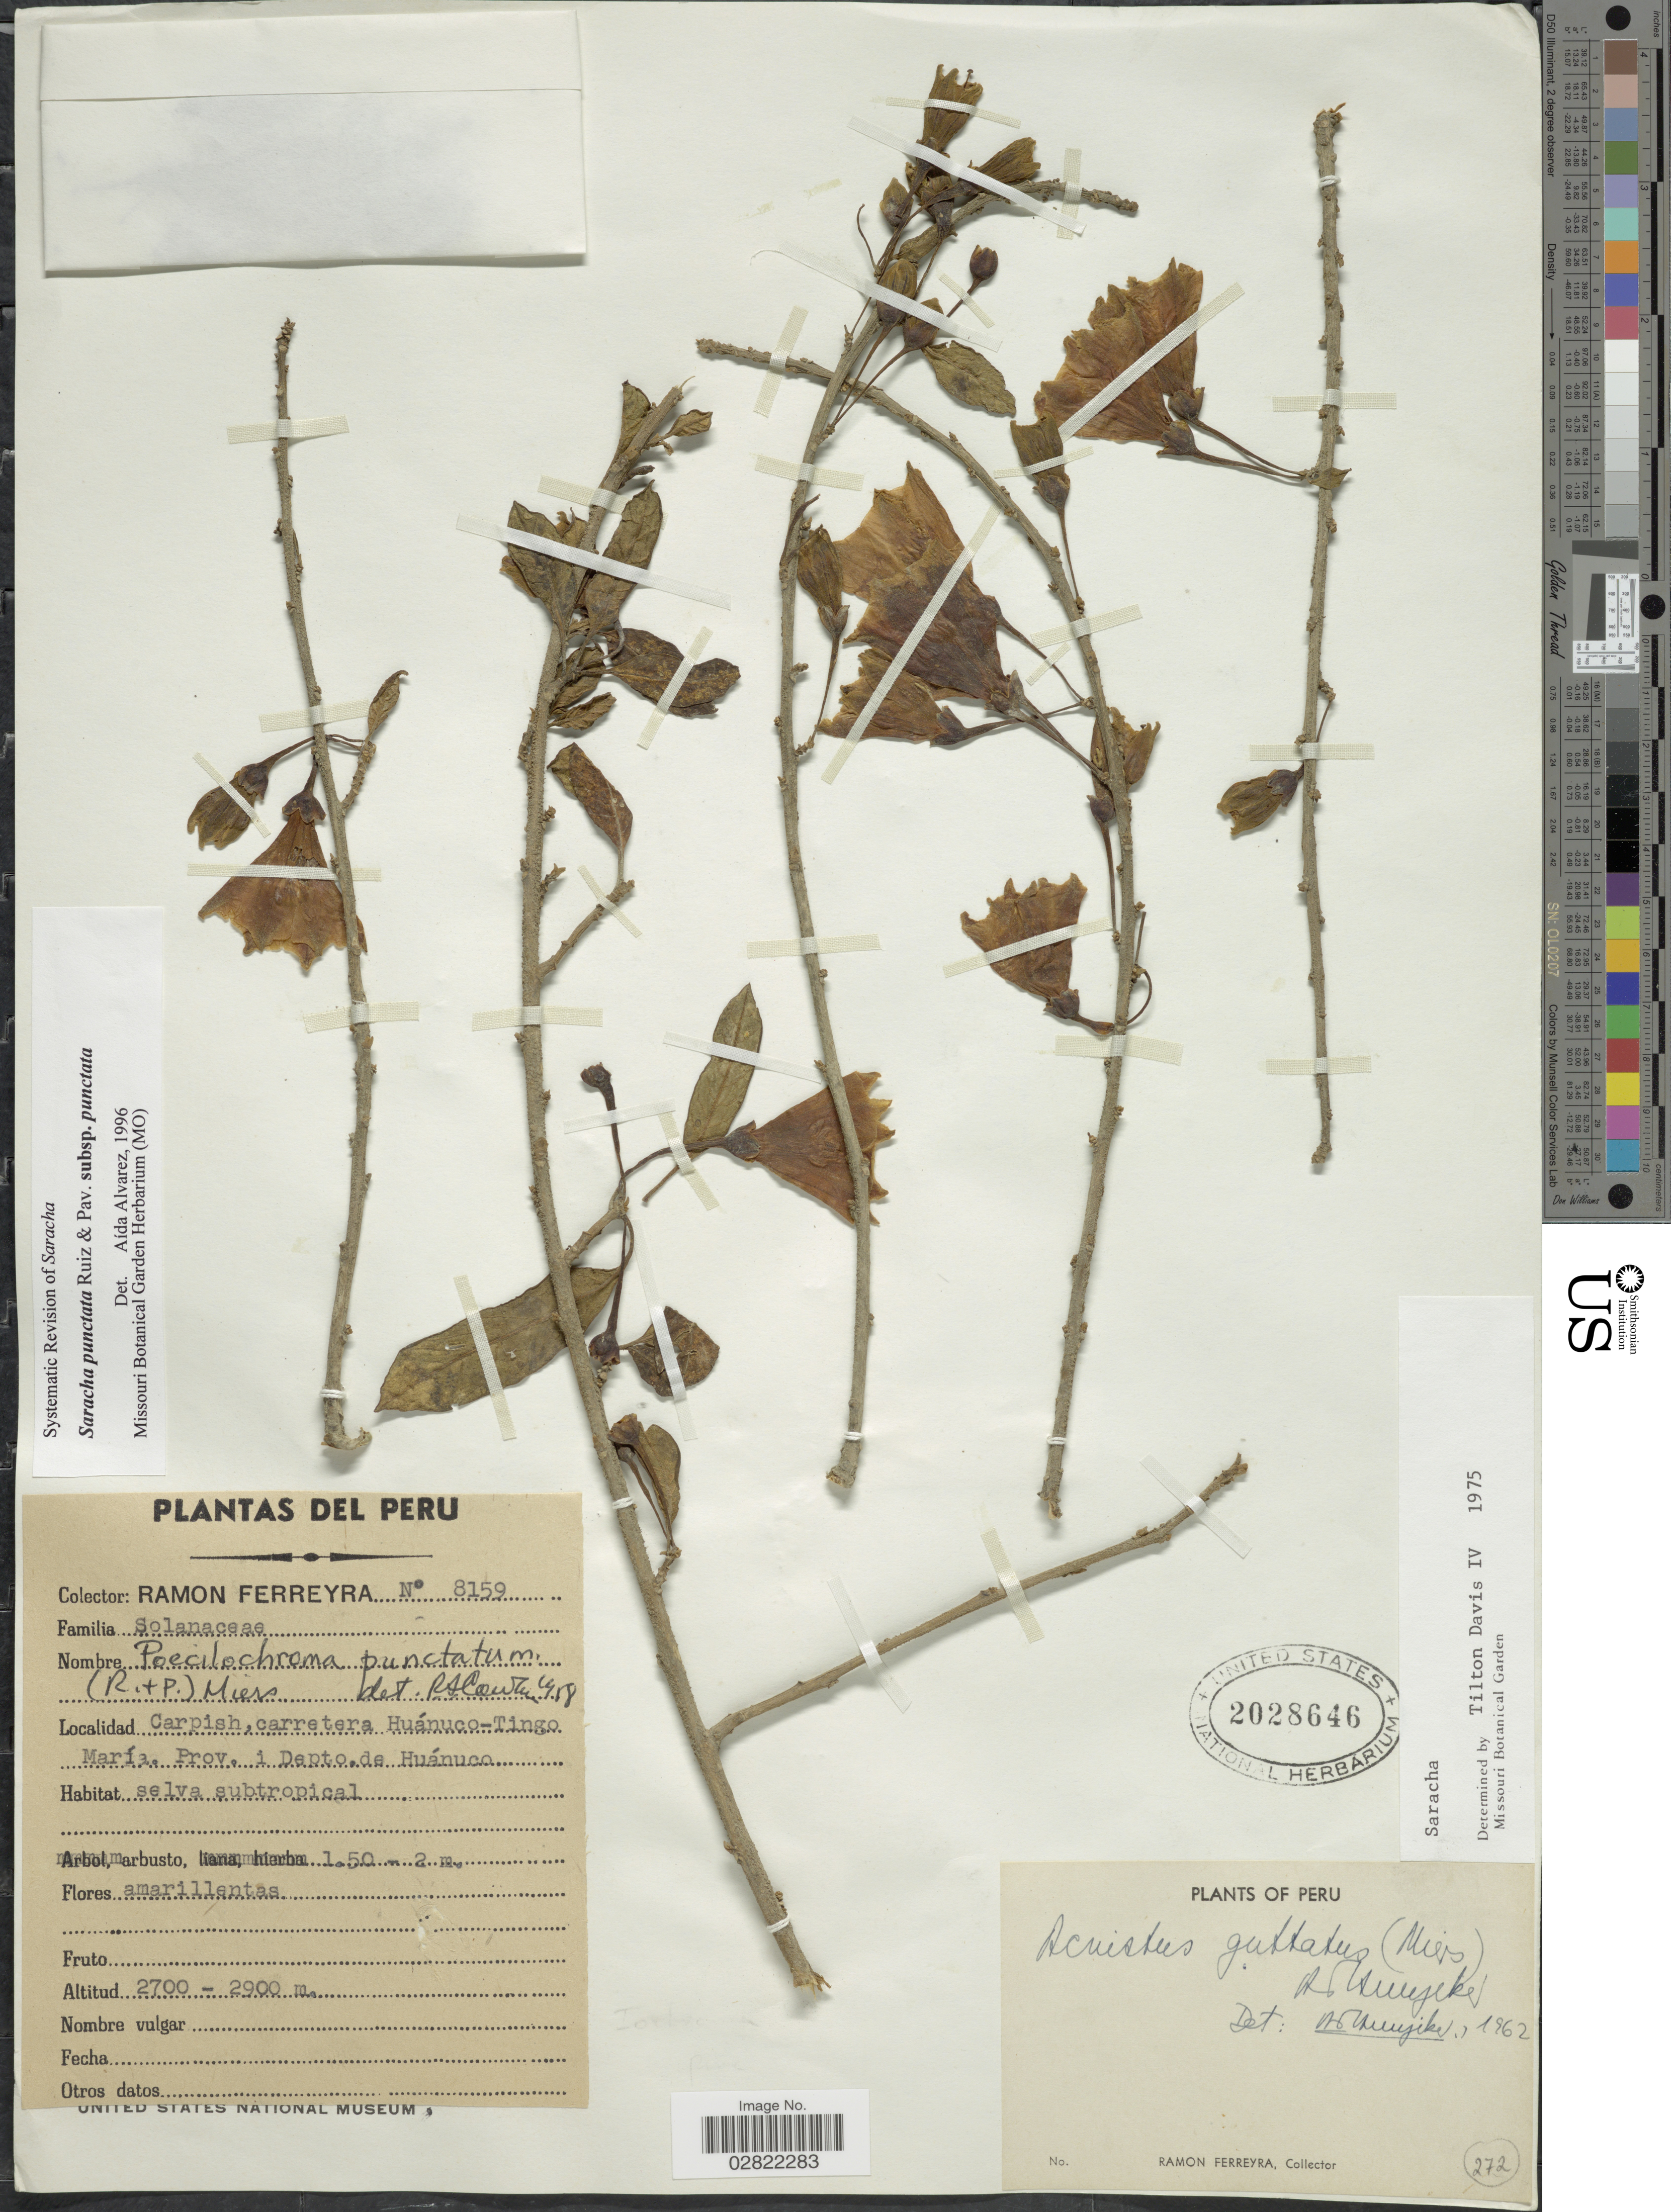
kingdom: Plantae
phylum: Tracheophyta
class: Magnoliopsida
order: Solanales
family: Solanaceae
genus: Saracha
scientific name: Saracha punctata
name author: Ruiz & Pav.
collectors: R. A. Ferreyra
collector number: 8159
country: Peru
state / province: Huánuco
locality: Carpish, carretera Huánuco-Tingo María, Prov. i Depto. de Huánuco.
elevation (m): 2700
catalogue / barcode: US 2028646